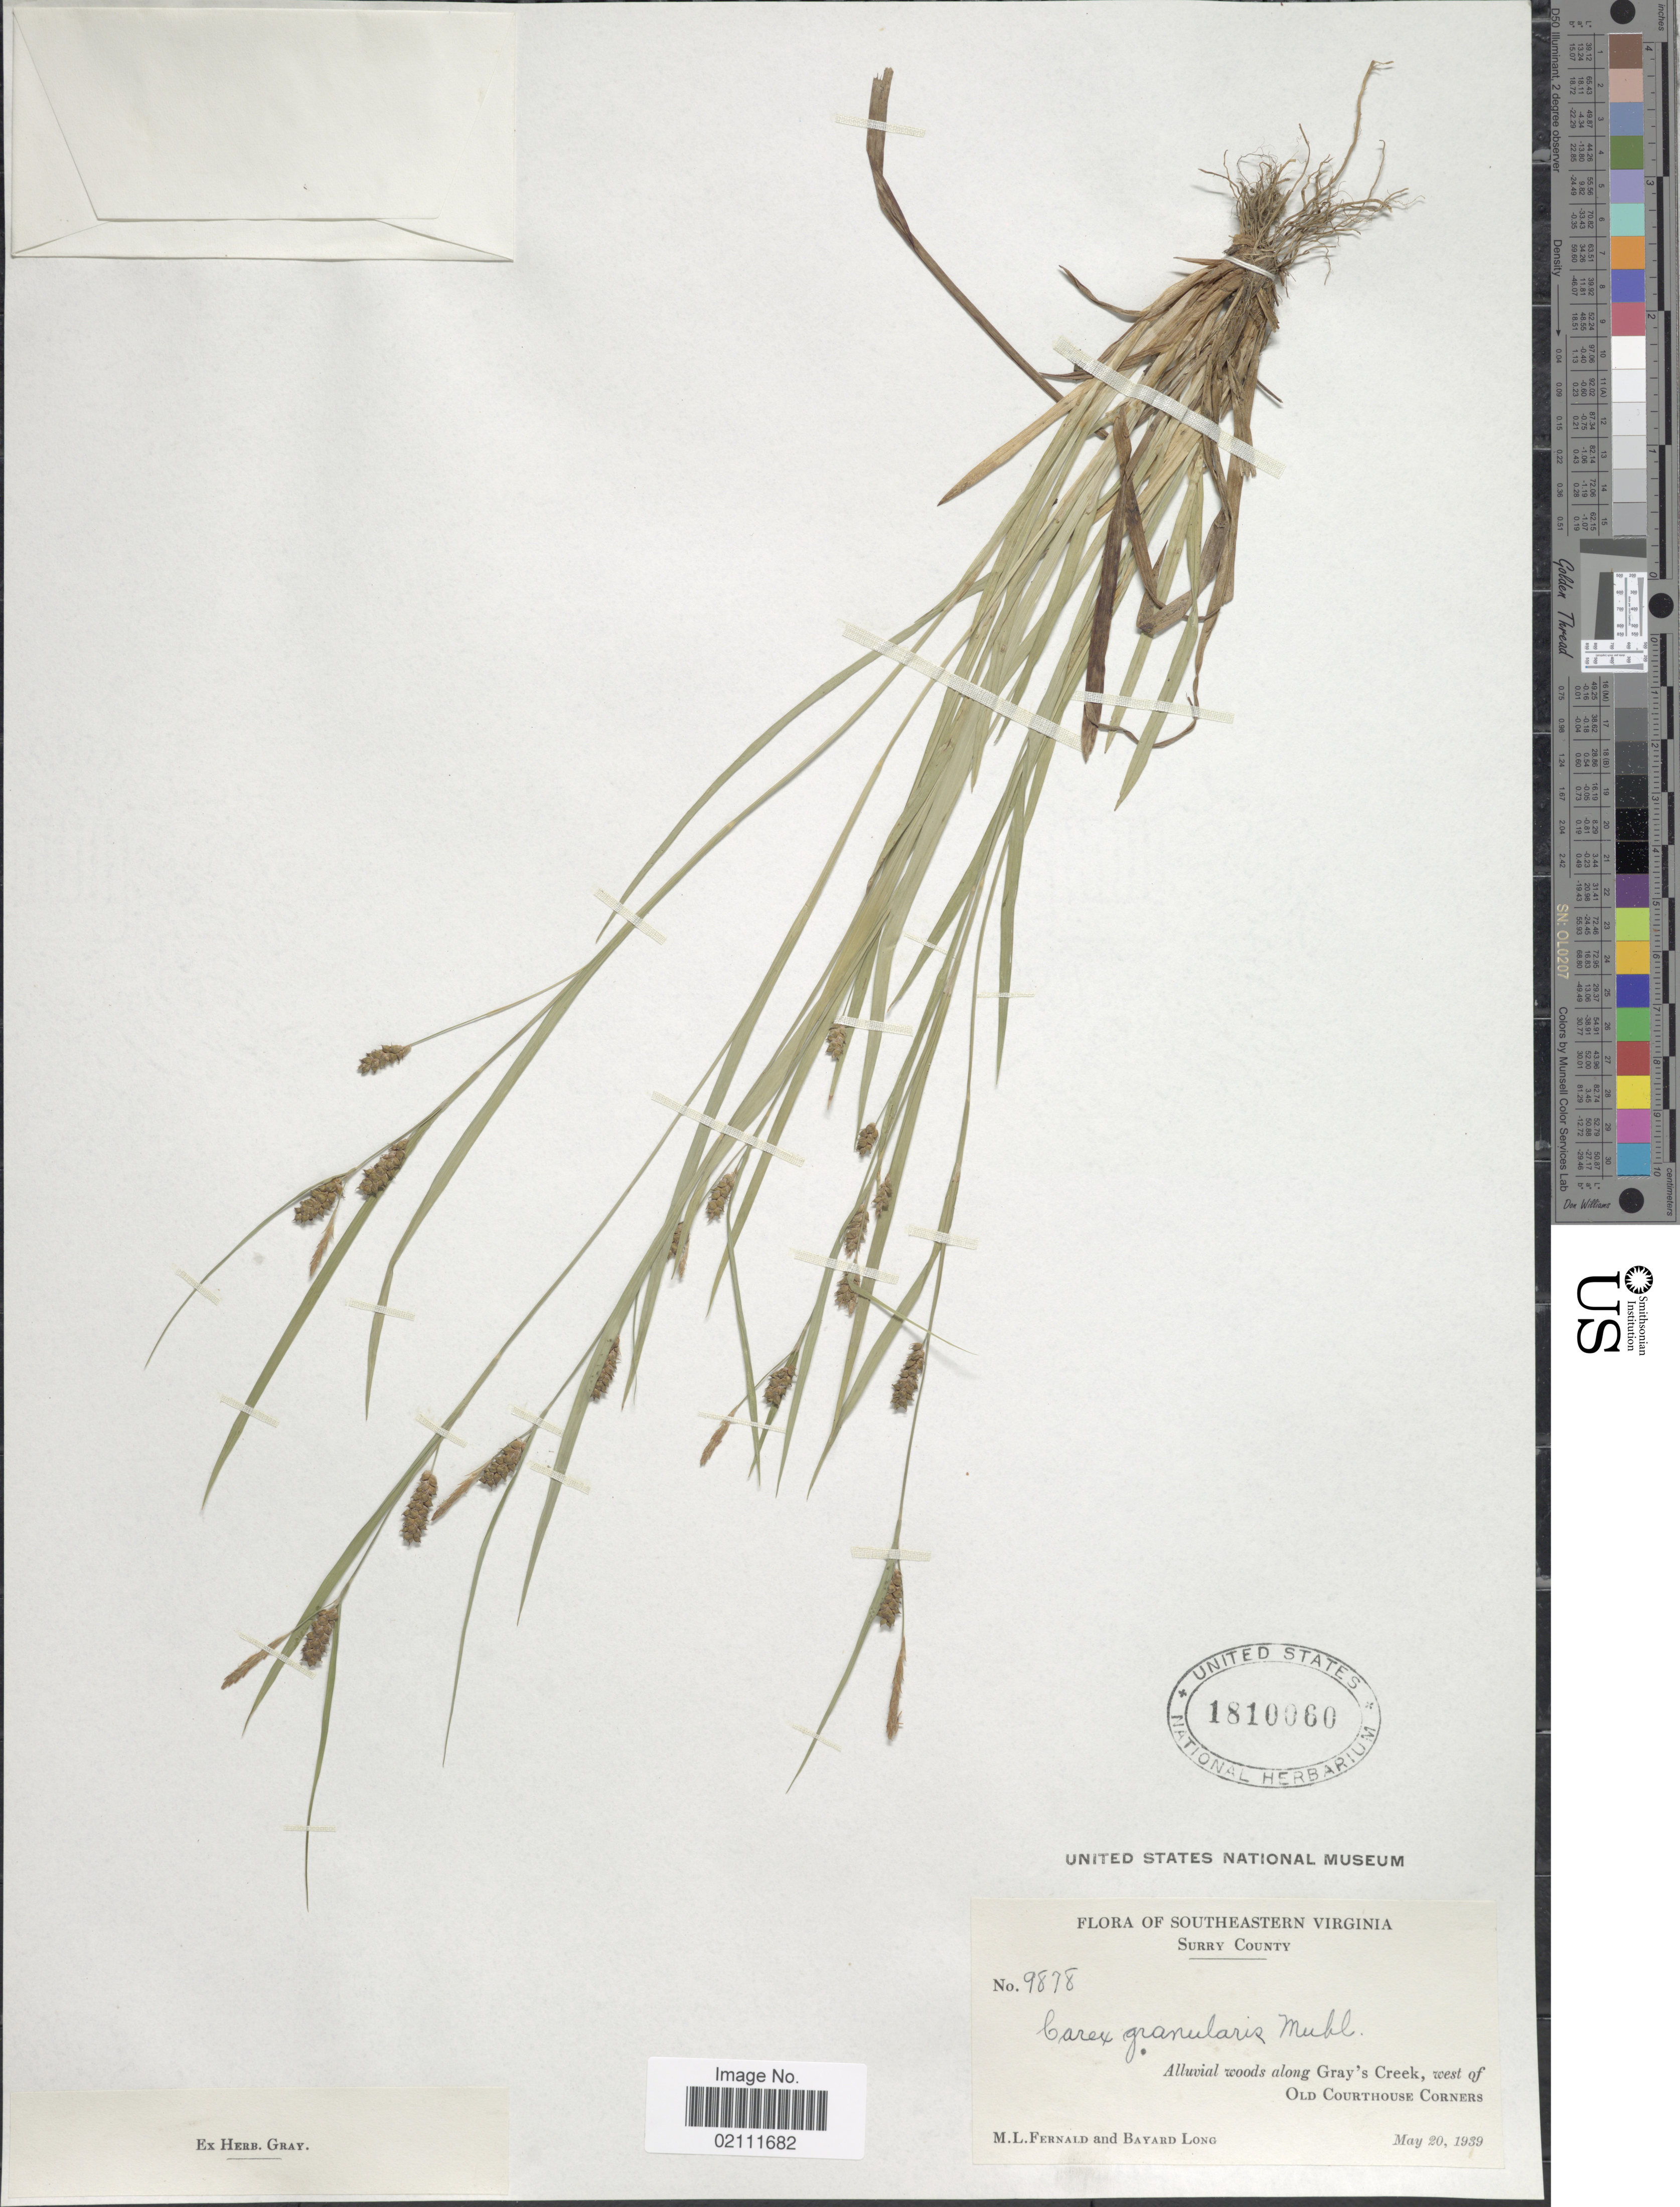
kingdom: Plantae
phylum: Tracheophyta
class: Liliopsida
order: Poales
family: Cyperaceae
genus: Carex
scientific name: Carex granularis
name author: Muhl. ex Willd.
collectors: M. L. Fernald & B. Long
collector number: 9878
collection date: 1939-05-20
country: United States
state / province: Virginia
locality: Southeastern Virginia, alluvial woods along Gray's Creek, west of Old Courthouse Corners.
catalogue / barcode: US 1810060